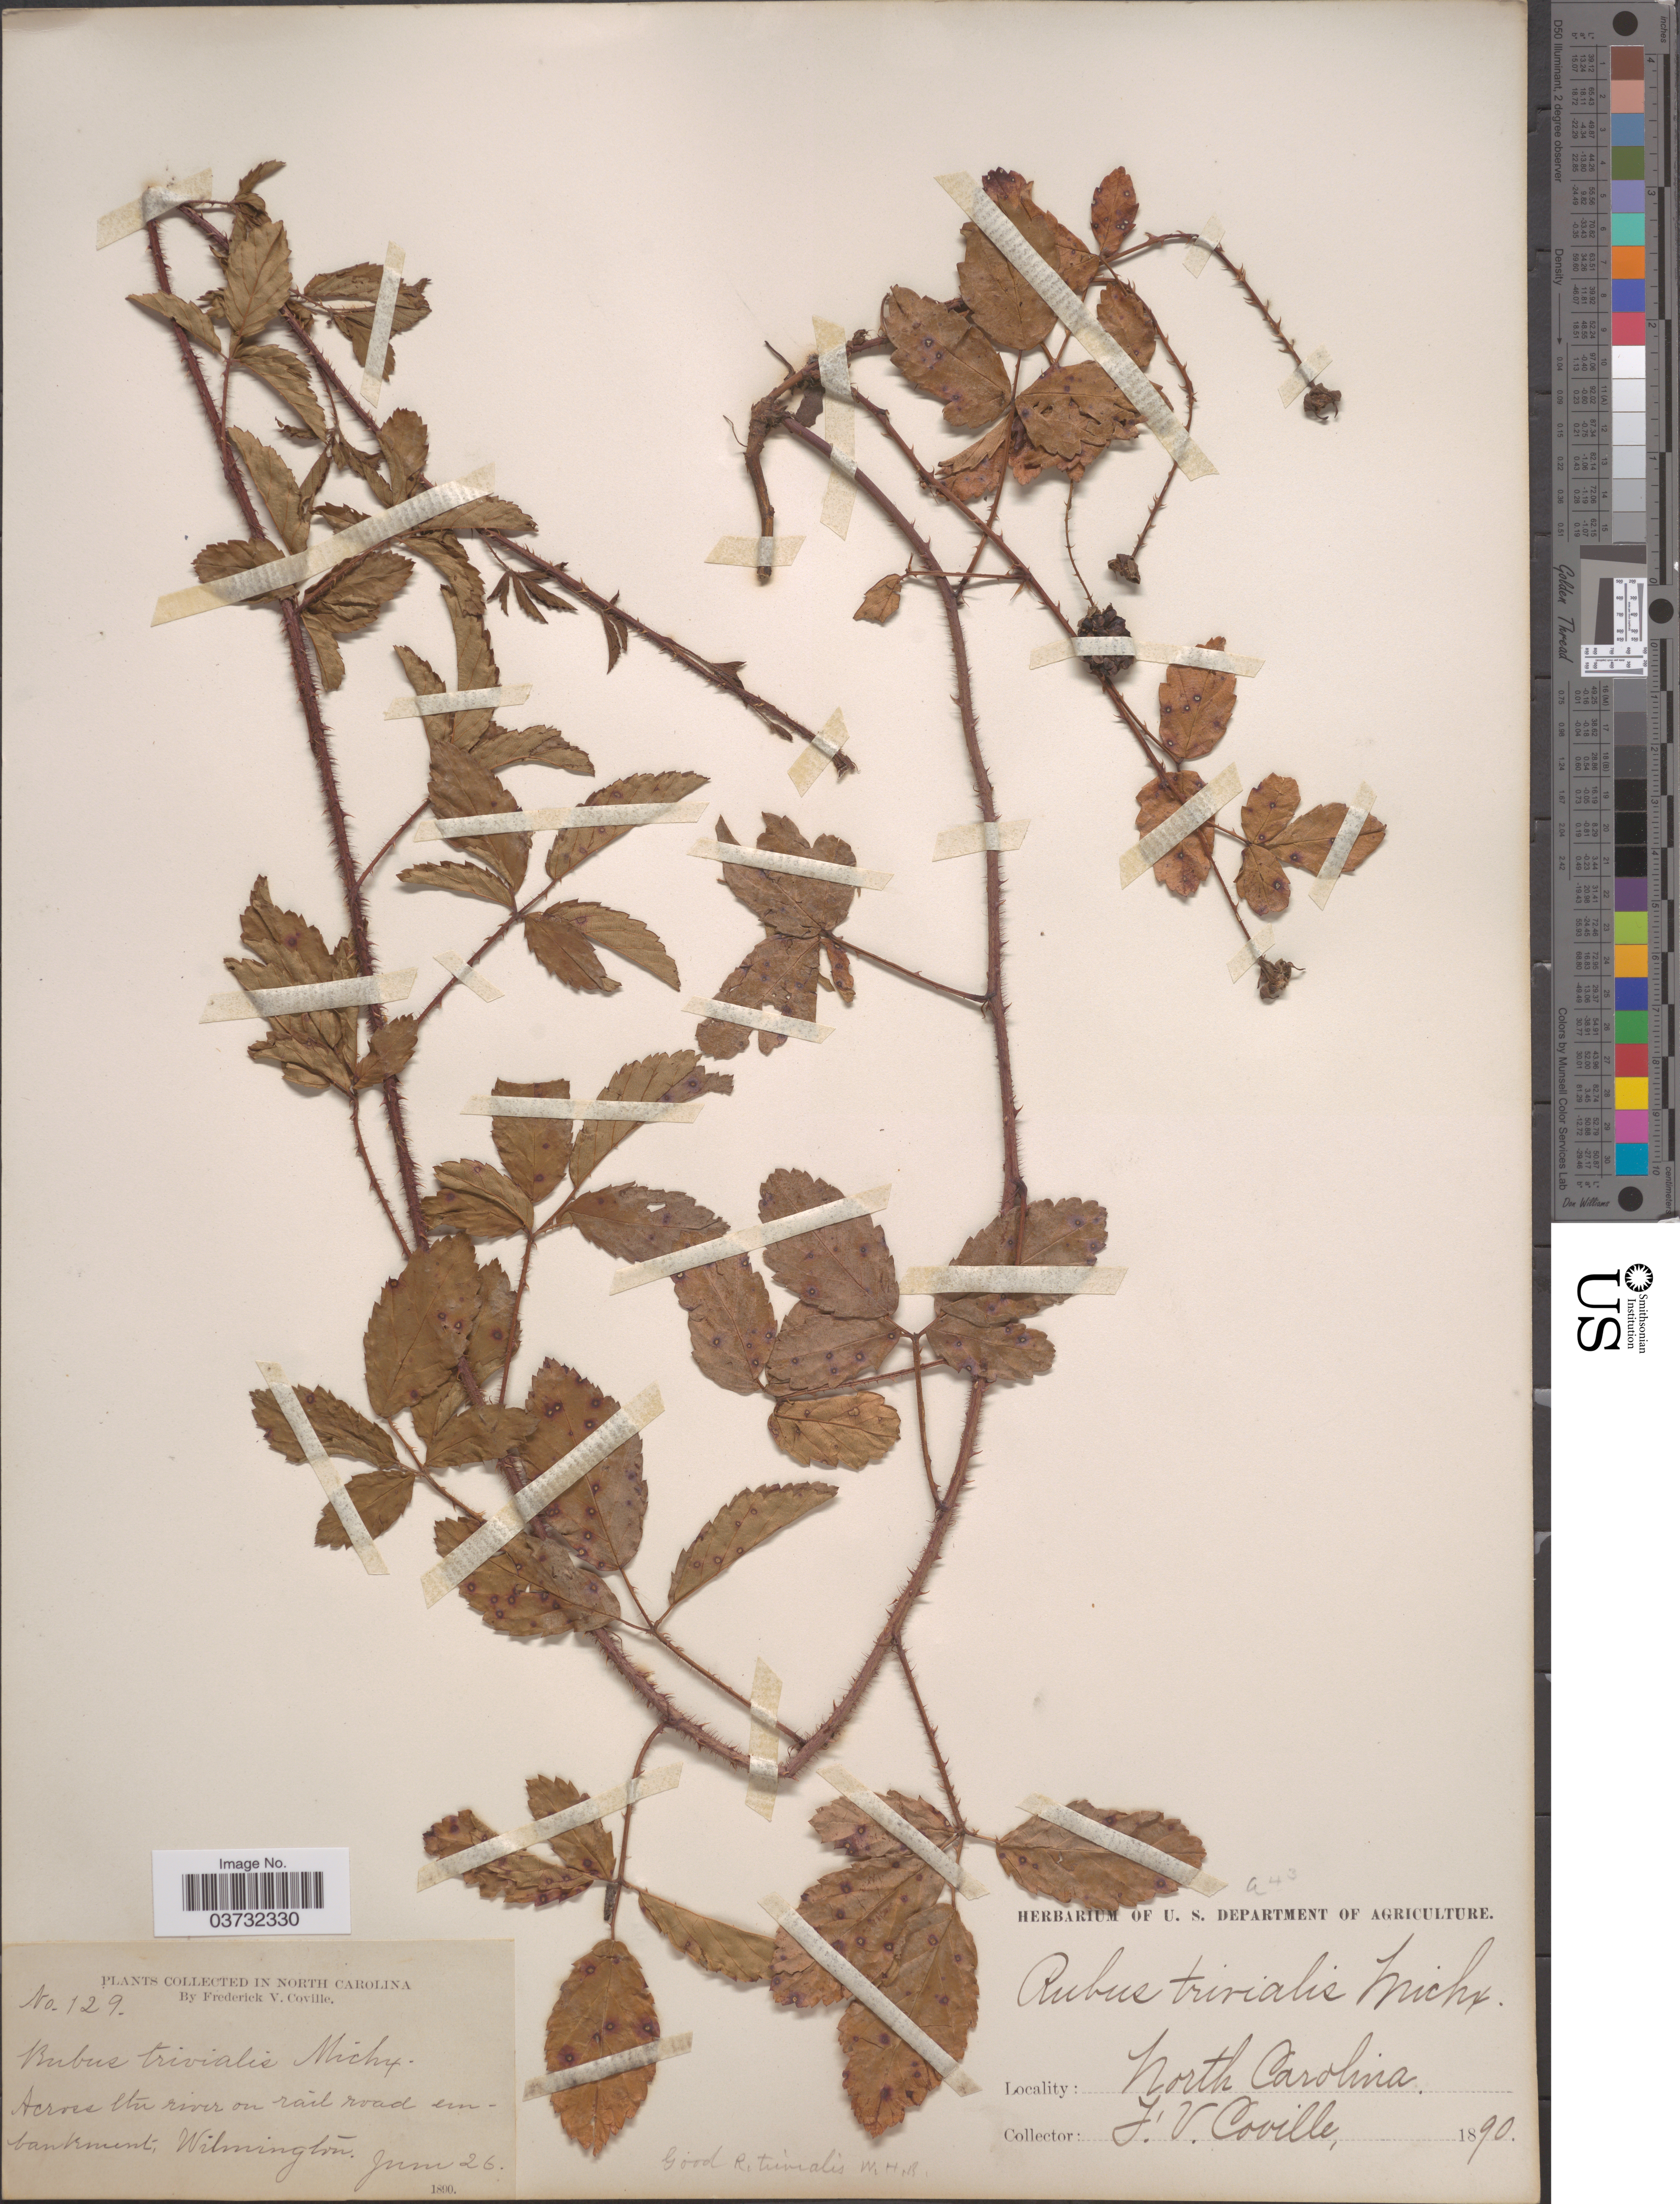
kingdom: Plantae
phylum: Tracheophyta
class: Magnoliopsida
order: Rosales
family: Rosaceae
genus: Rubus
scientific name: Rubus trivialis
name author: Michx.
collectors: F. V. Coville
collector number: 129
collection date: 1890-06-26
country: United States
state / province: North Carolina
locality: Across the river on rail road embankment, Wilmington.